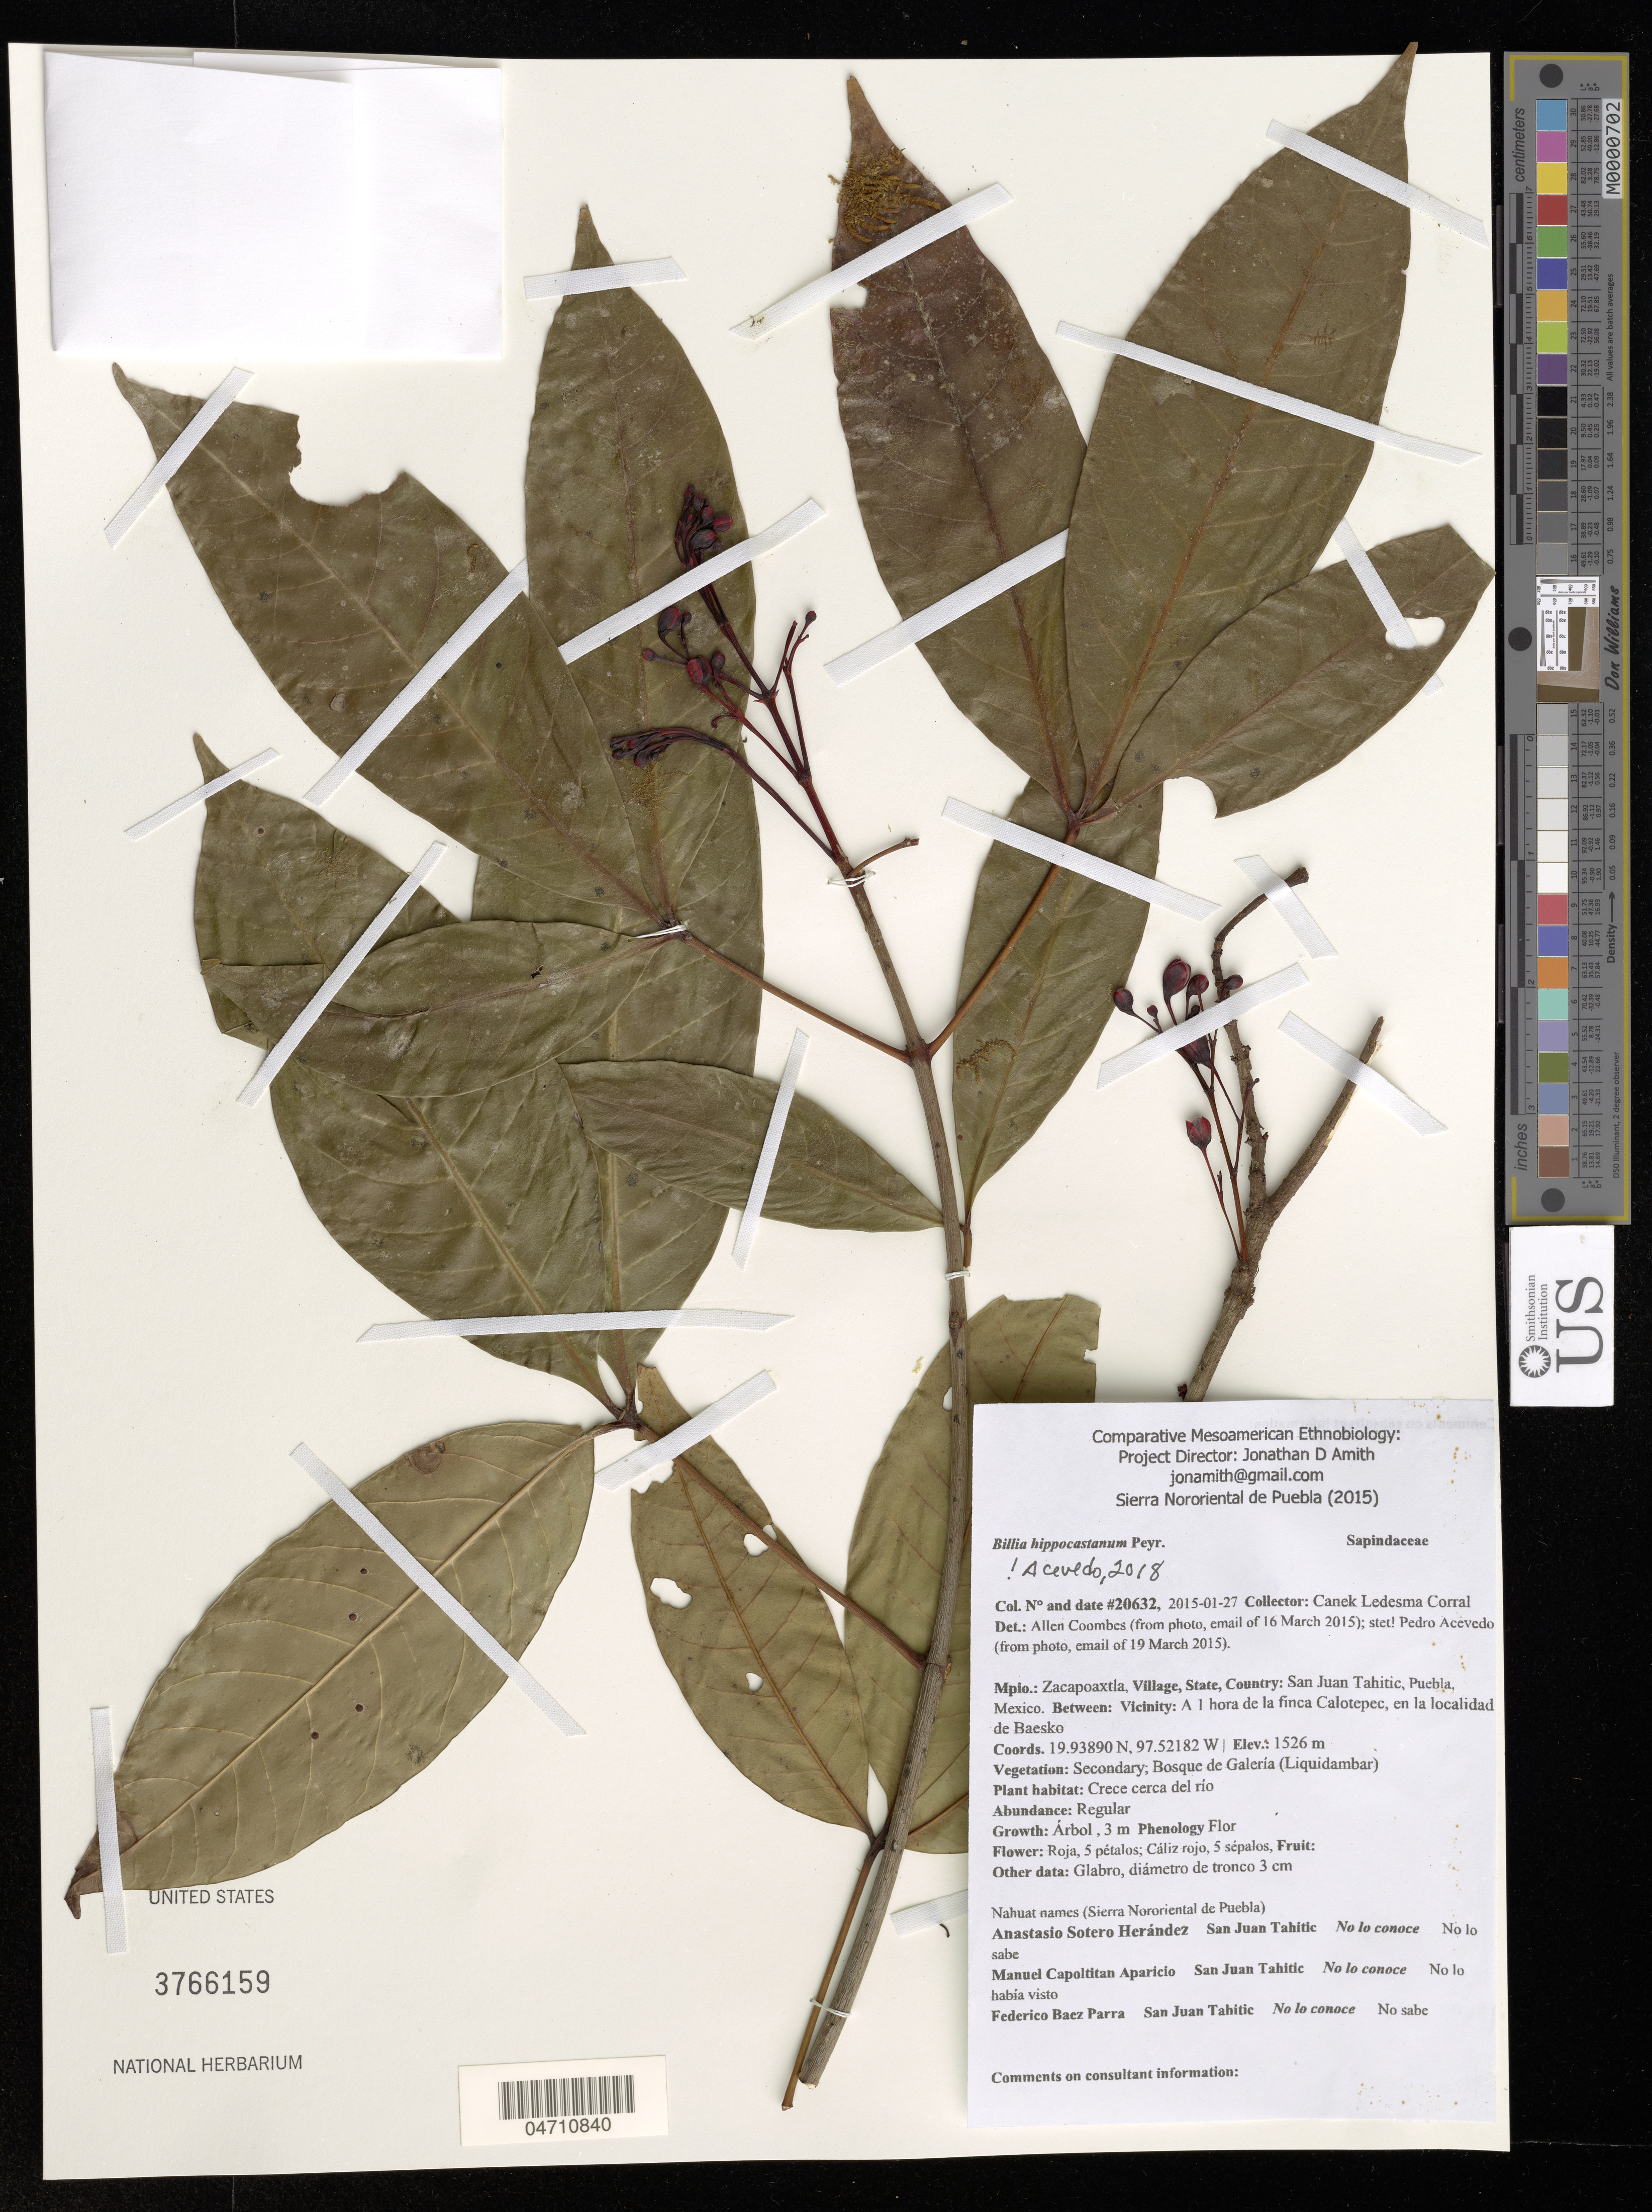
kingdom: Plantae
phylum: Tracheophyta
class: Magnoliopsida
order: Sapindales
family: Sapindaceae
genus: Billia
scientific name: Billia hippocastanum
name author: Peyr.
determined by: Acevedo-Rodriguez, P., (US), Smithsonian Institution - National Museum of Natural History (UNITED STATES)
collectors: Canek Ledesma C.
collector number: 20632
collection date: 2015-01-27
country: Mexico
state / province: Puebla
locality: Mpio.: Zacapoaxtla, Village: San Juan Tahitic. Between: Vicinity: A 1 hora de la finca Calotepec, en la localidad de Baesko.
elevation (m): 1526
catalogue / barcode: US 3766159